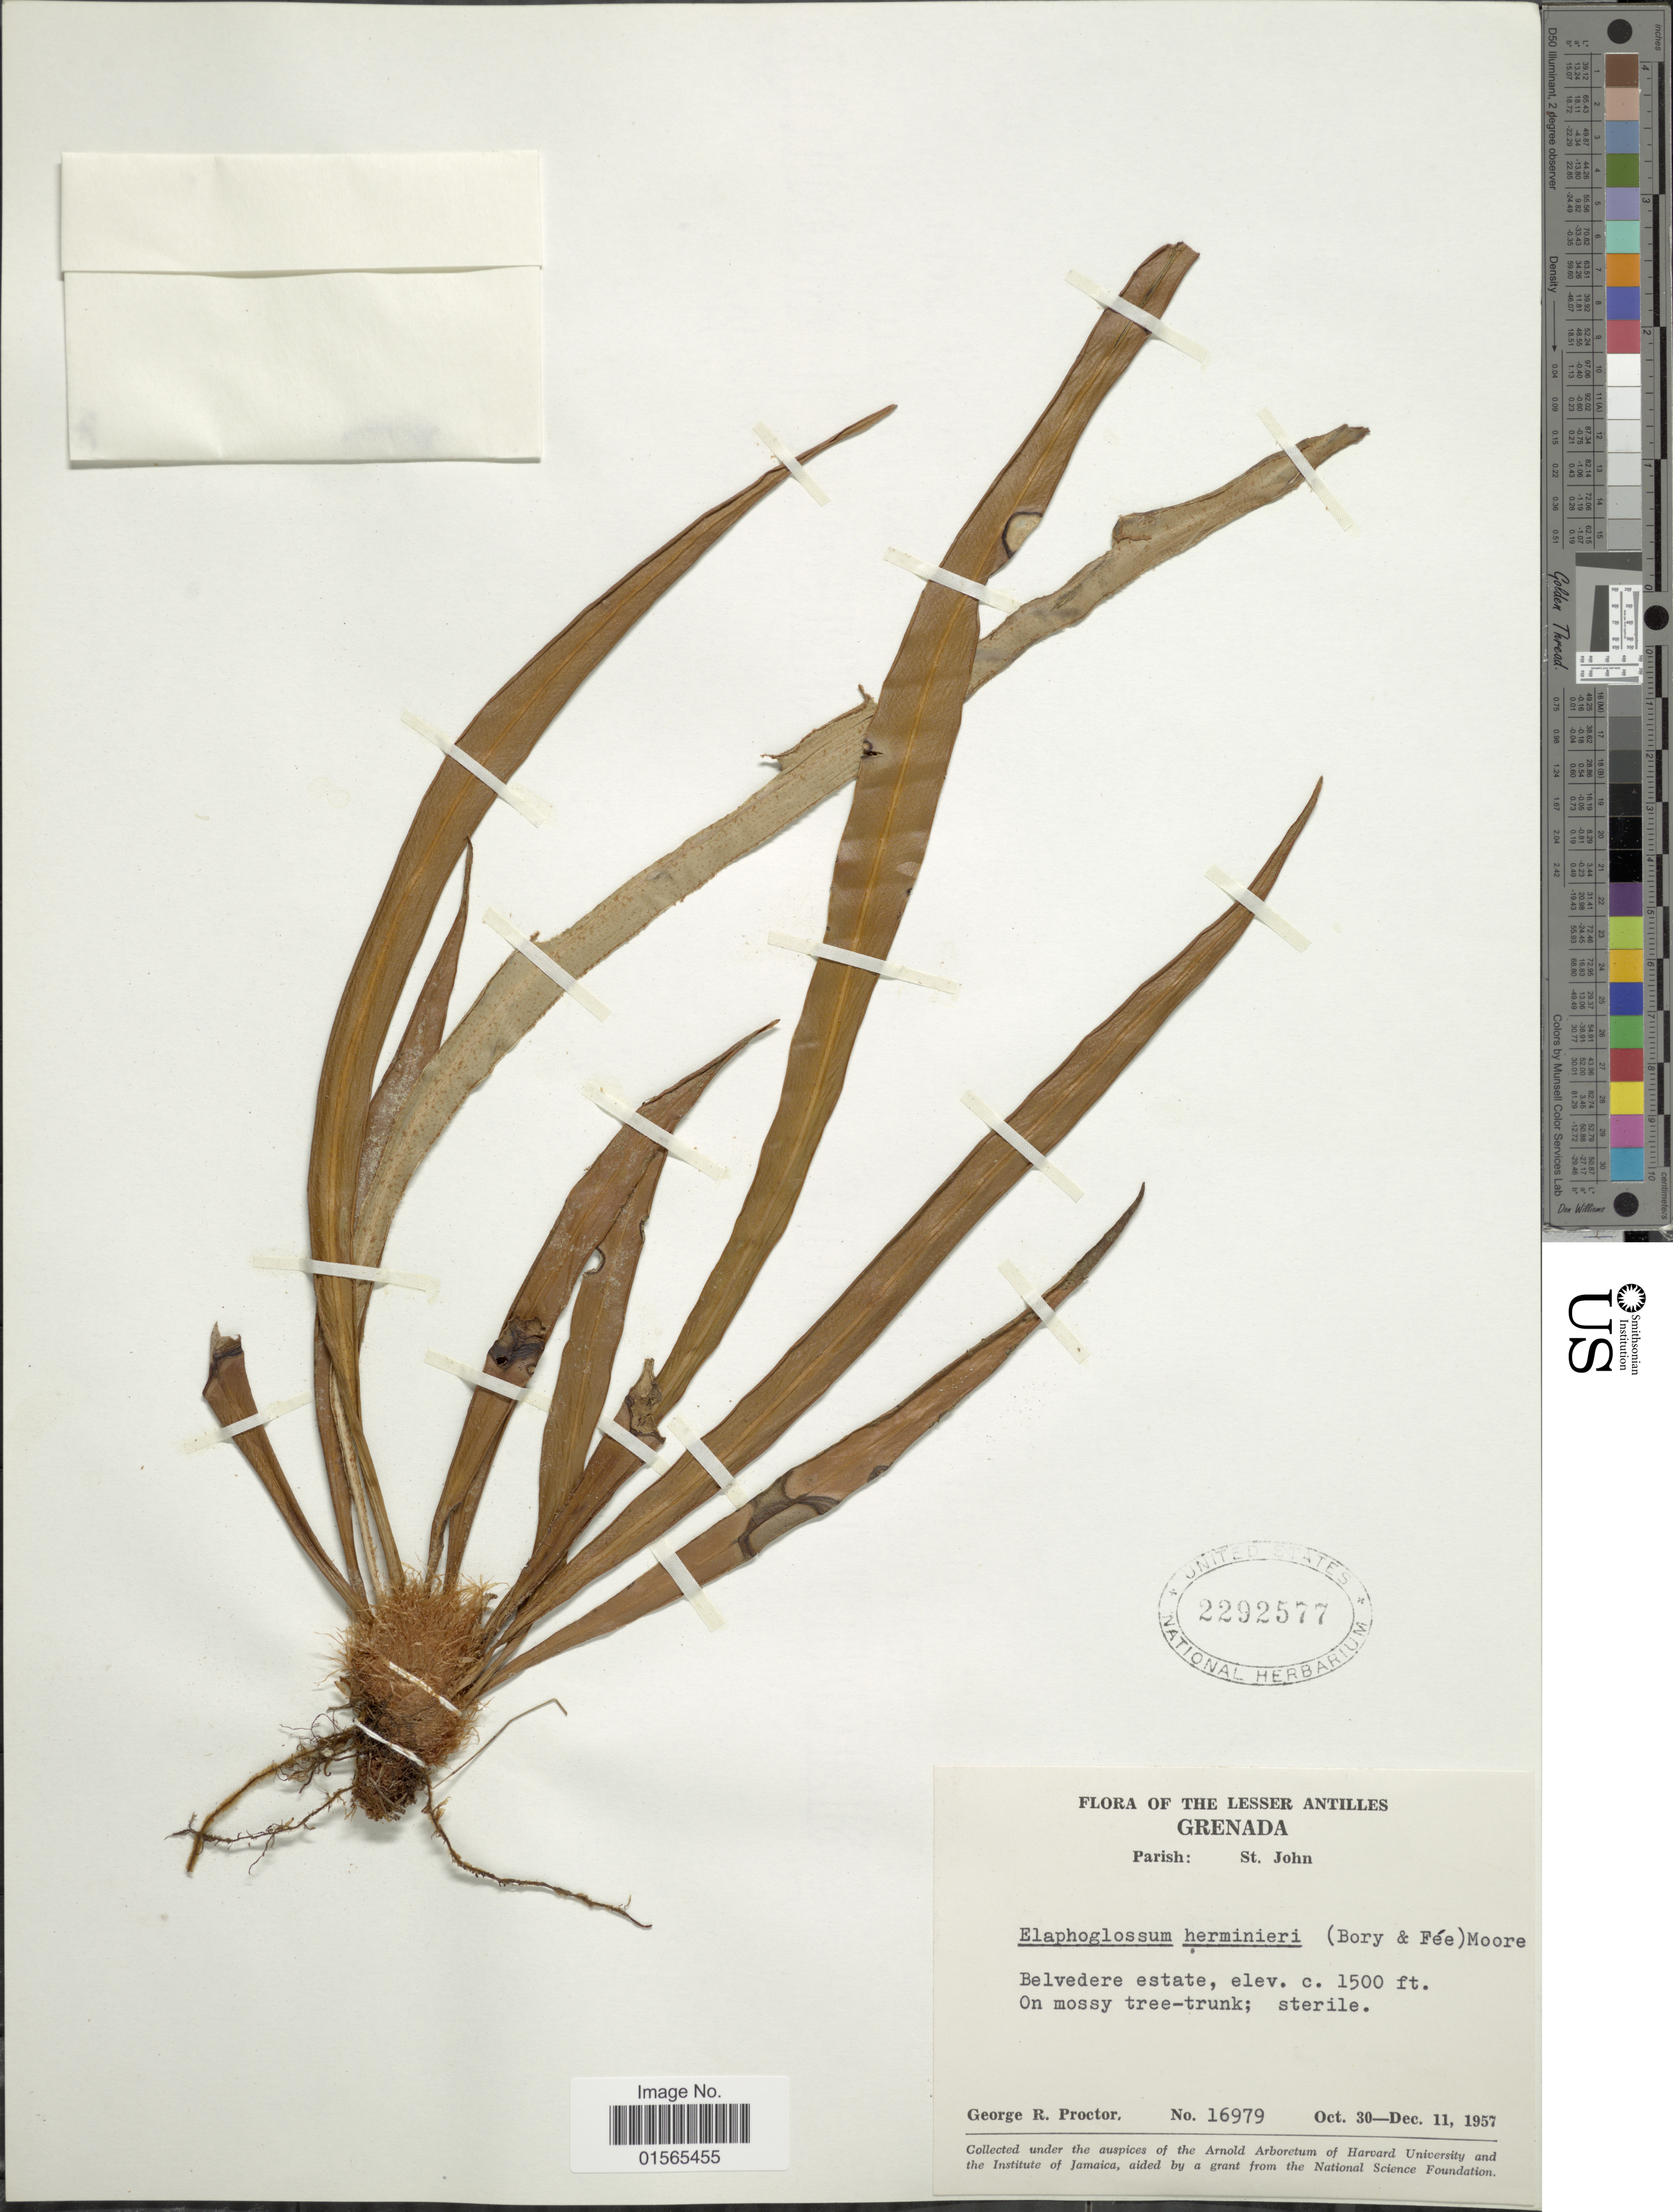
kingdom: Plantae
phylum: Tracheophyta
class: Polypodiopsida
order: Polypodiales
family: Dryopteridaceae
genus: Elaphoglossum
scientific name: Elaphoglossum herminieri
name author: (Bory & Fée) T. Moore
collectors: G. R. Proctor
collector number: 16979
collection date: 1957-10-30/1957-12-11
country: Grenada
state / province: Saint John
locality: Belvedere estate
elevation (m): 457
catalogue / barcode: US 2292577